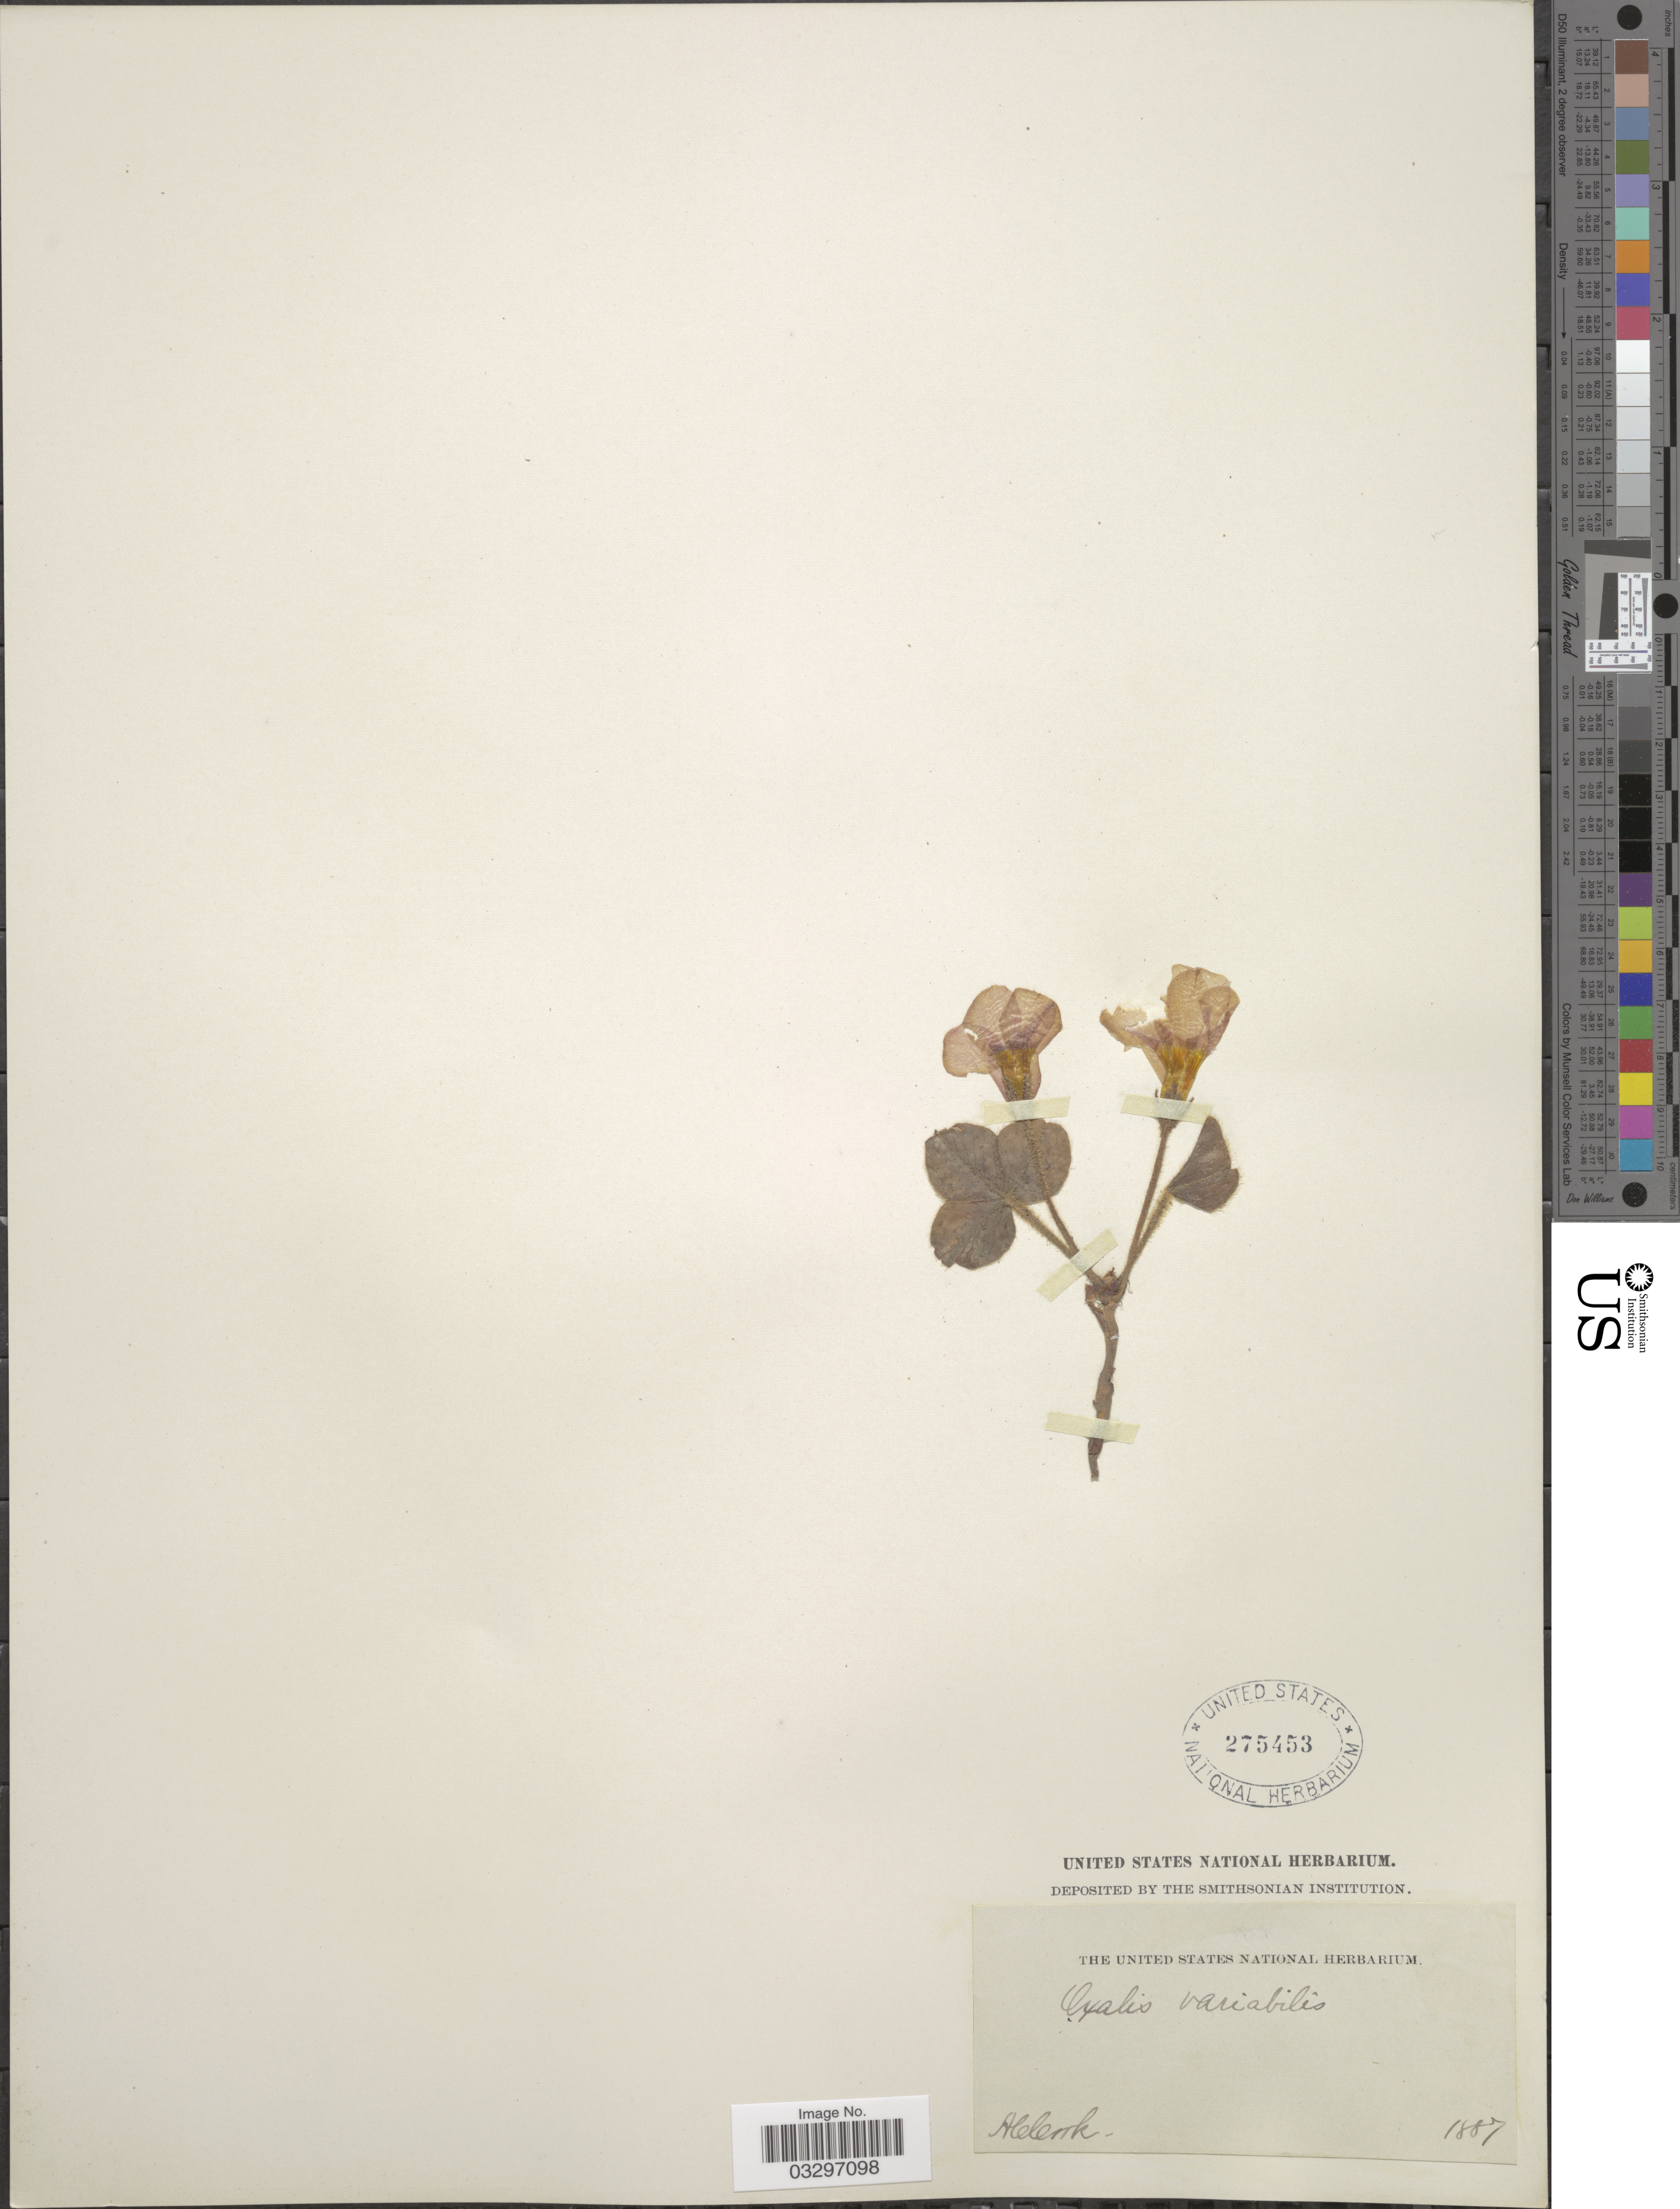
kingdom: Plantae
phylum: Tracheophyta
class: Magnoliopsida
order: Oxalidales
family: Oxalidaceae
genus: Oxalis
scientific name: Oxalis variabilis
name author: Jacq.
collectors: A. Cook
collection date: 1887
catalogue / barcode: US 275453